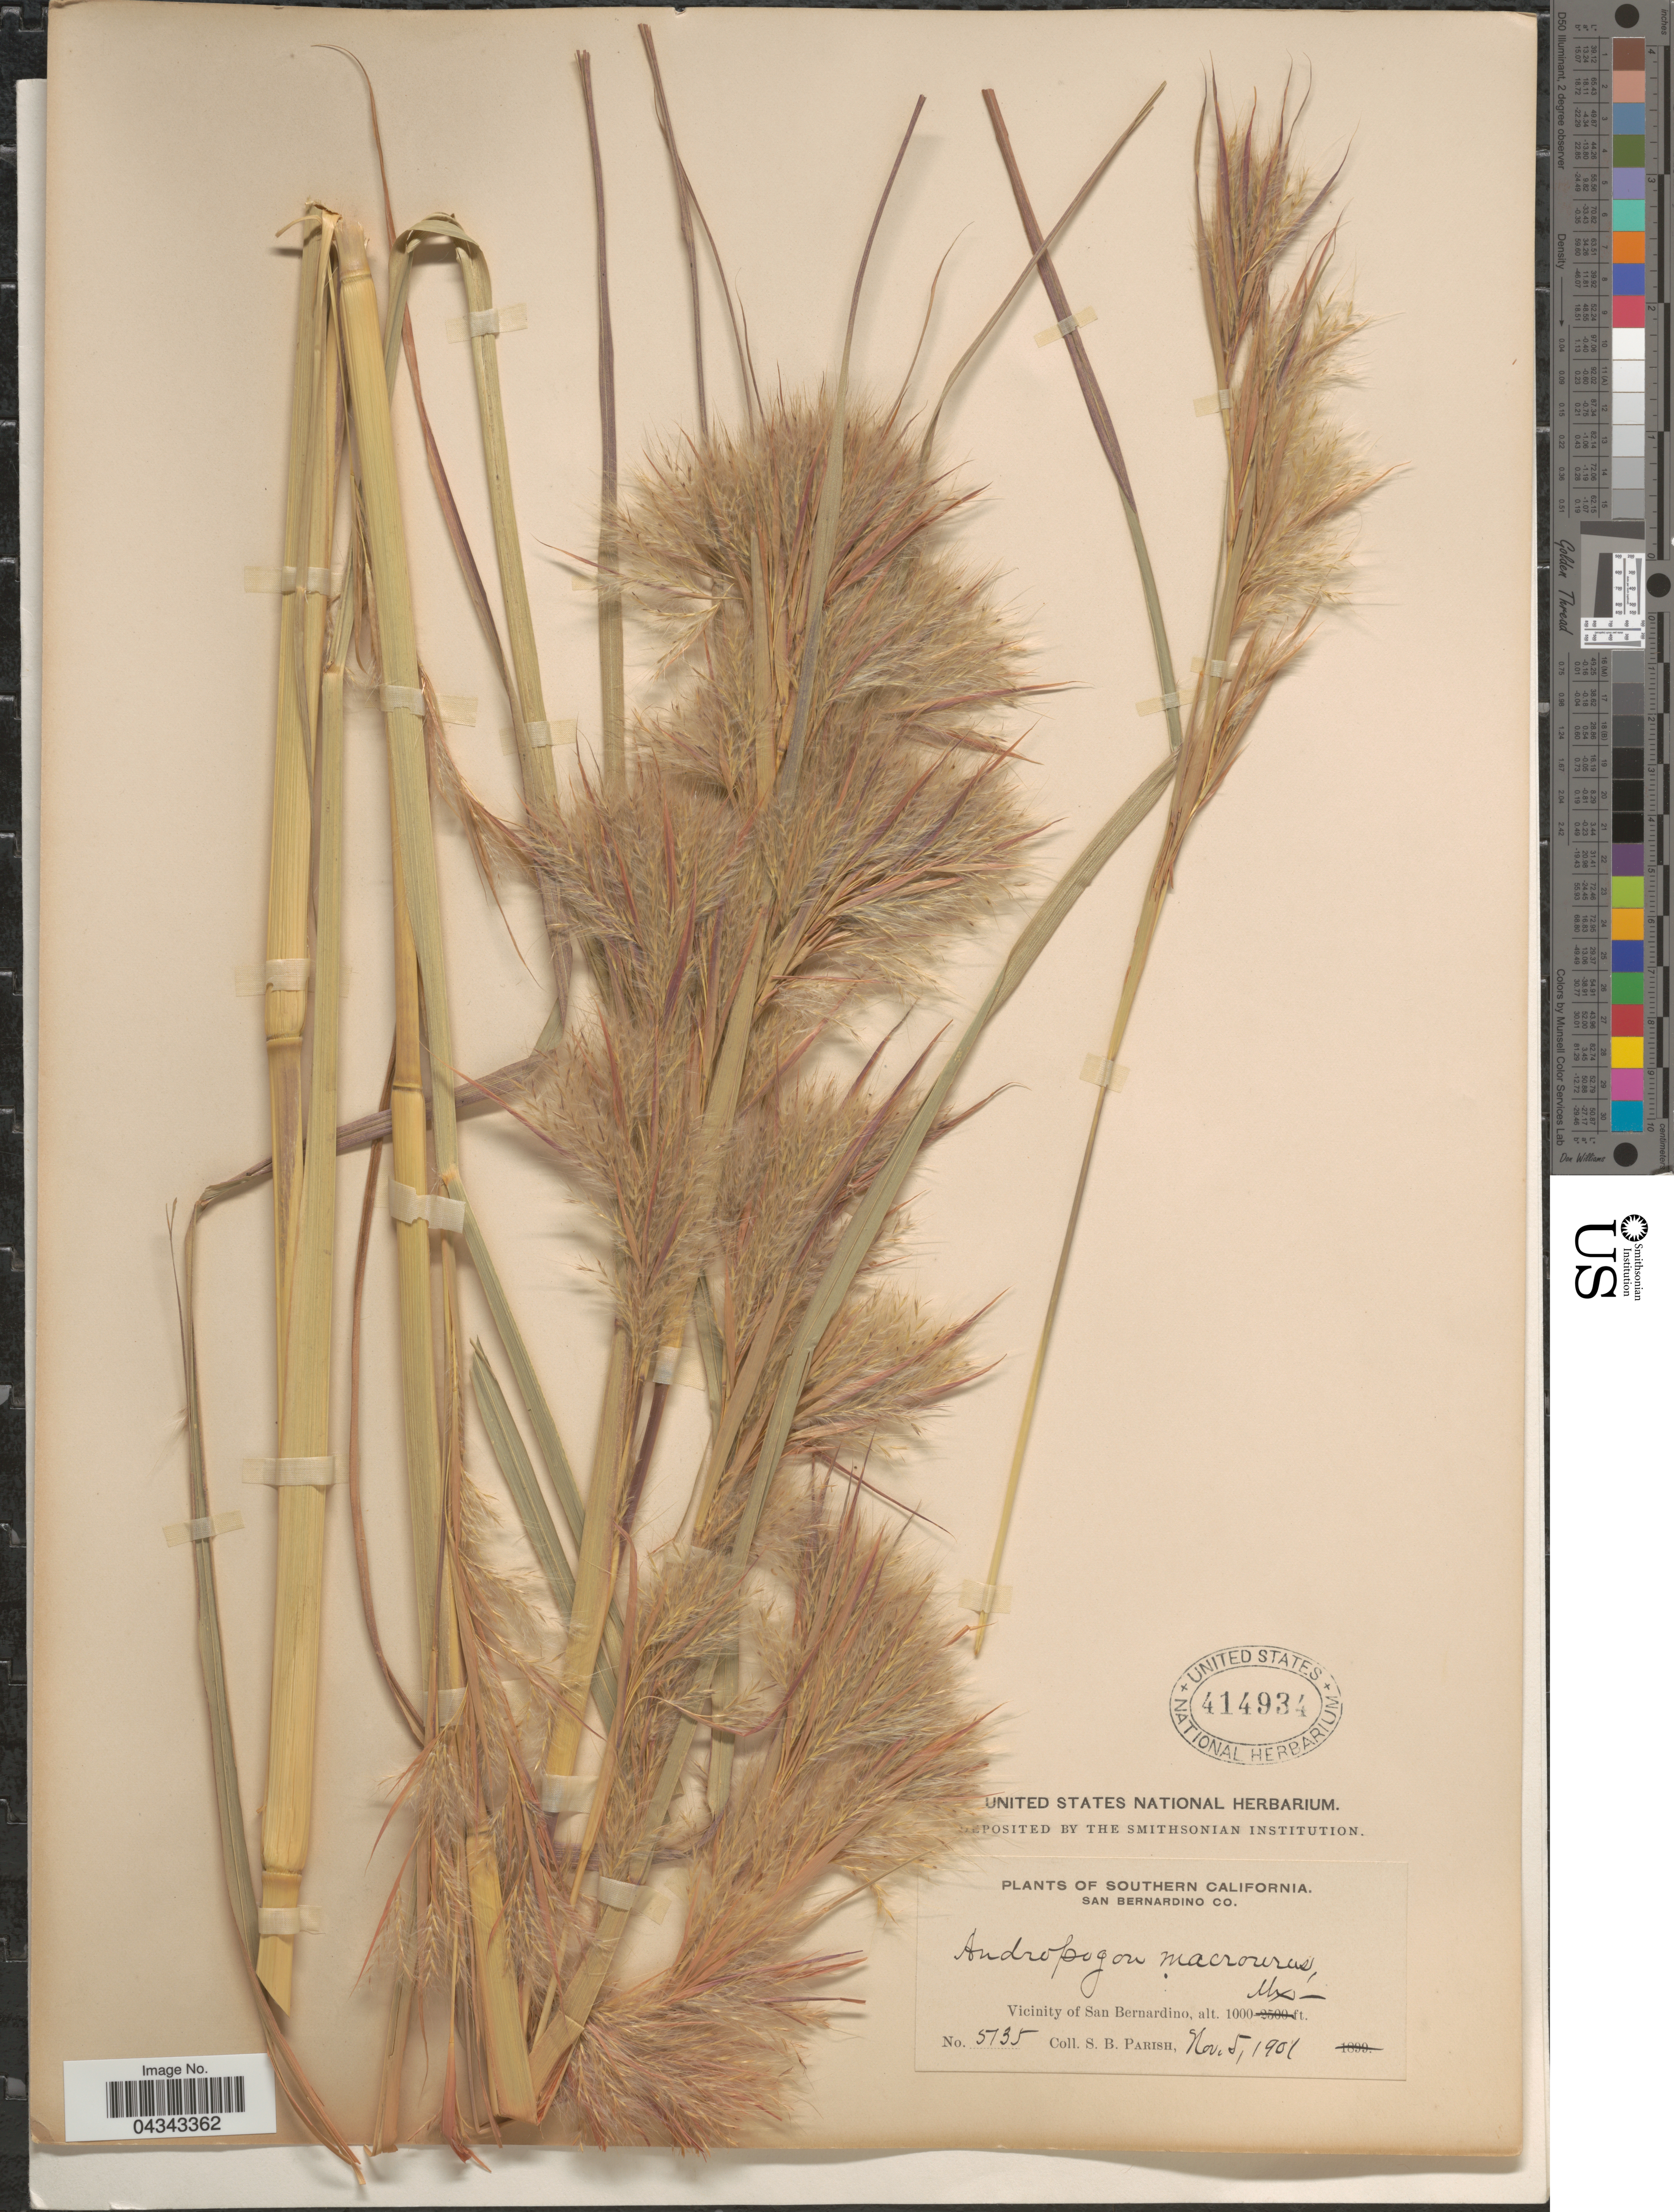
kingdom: Plantae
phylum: Tracheophyta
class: Liliopsida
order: Poales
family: Poaceae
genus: Andropogon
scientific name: Andropogon glomeratus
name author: (Walter) Britton, Stearns & Poggenb.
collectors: S. B. Parish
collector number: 5135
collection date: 1901-11-05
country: United States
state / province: California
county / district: San Bernardino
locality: Southern California. San Bernardino Co. Vicinity of San Bernardino.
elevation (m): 305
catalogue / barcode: US 414934